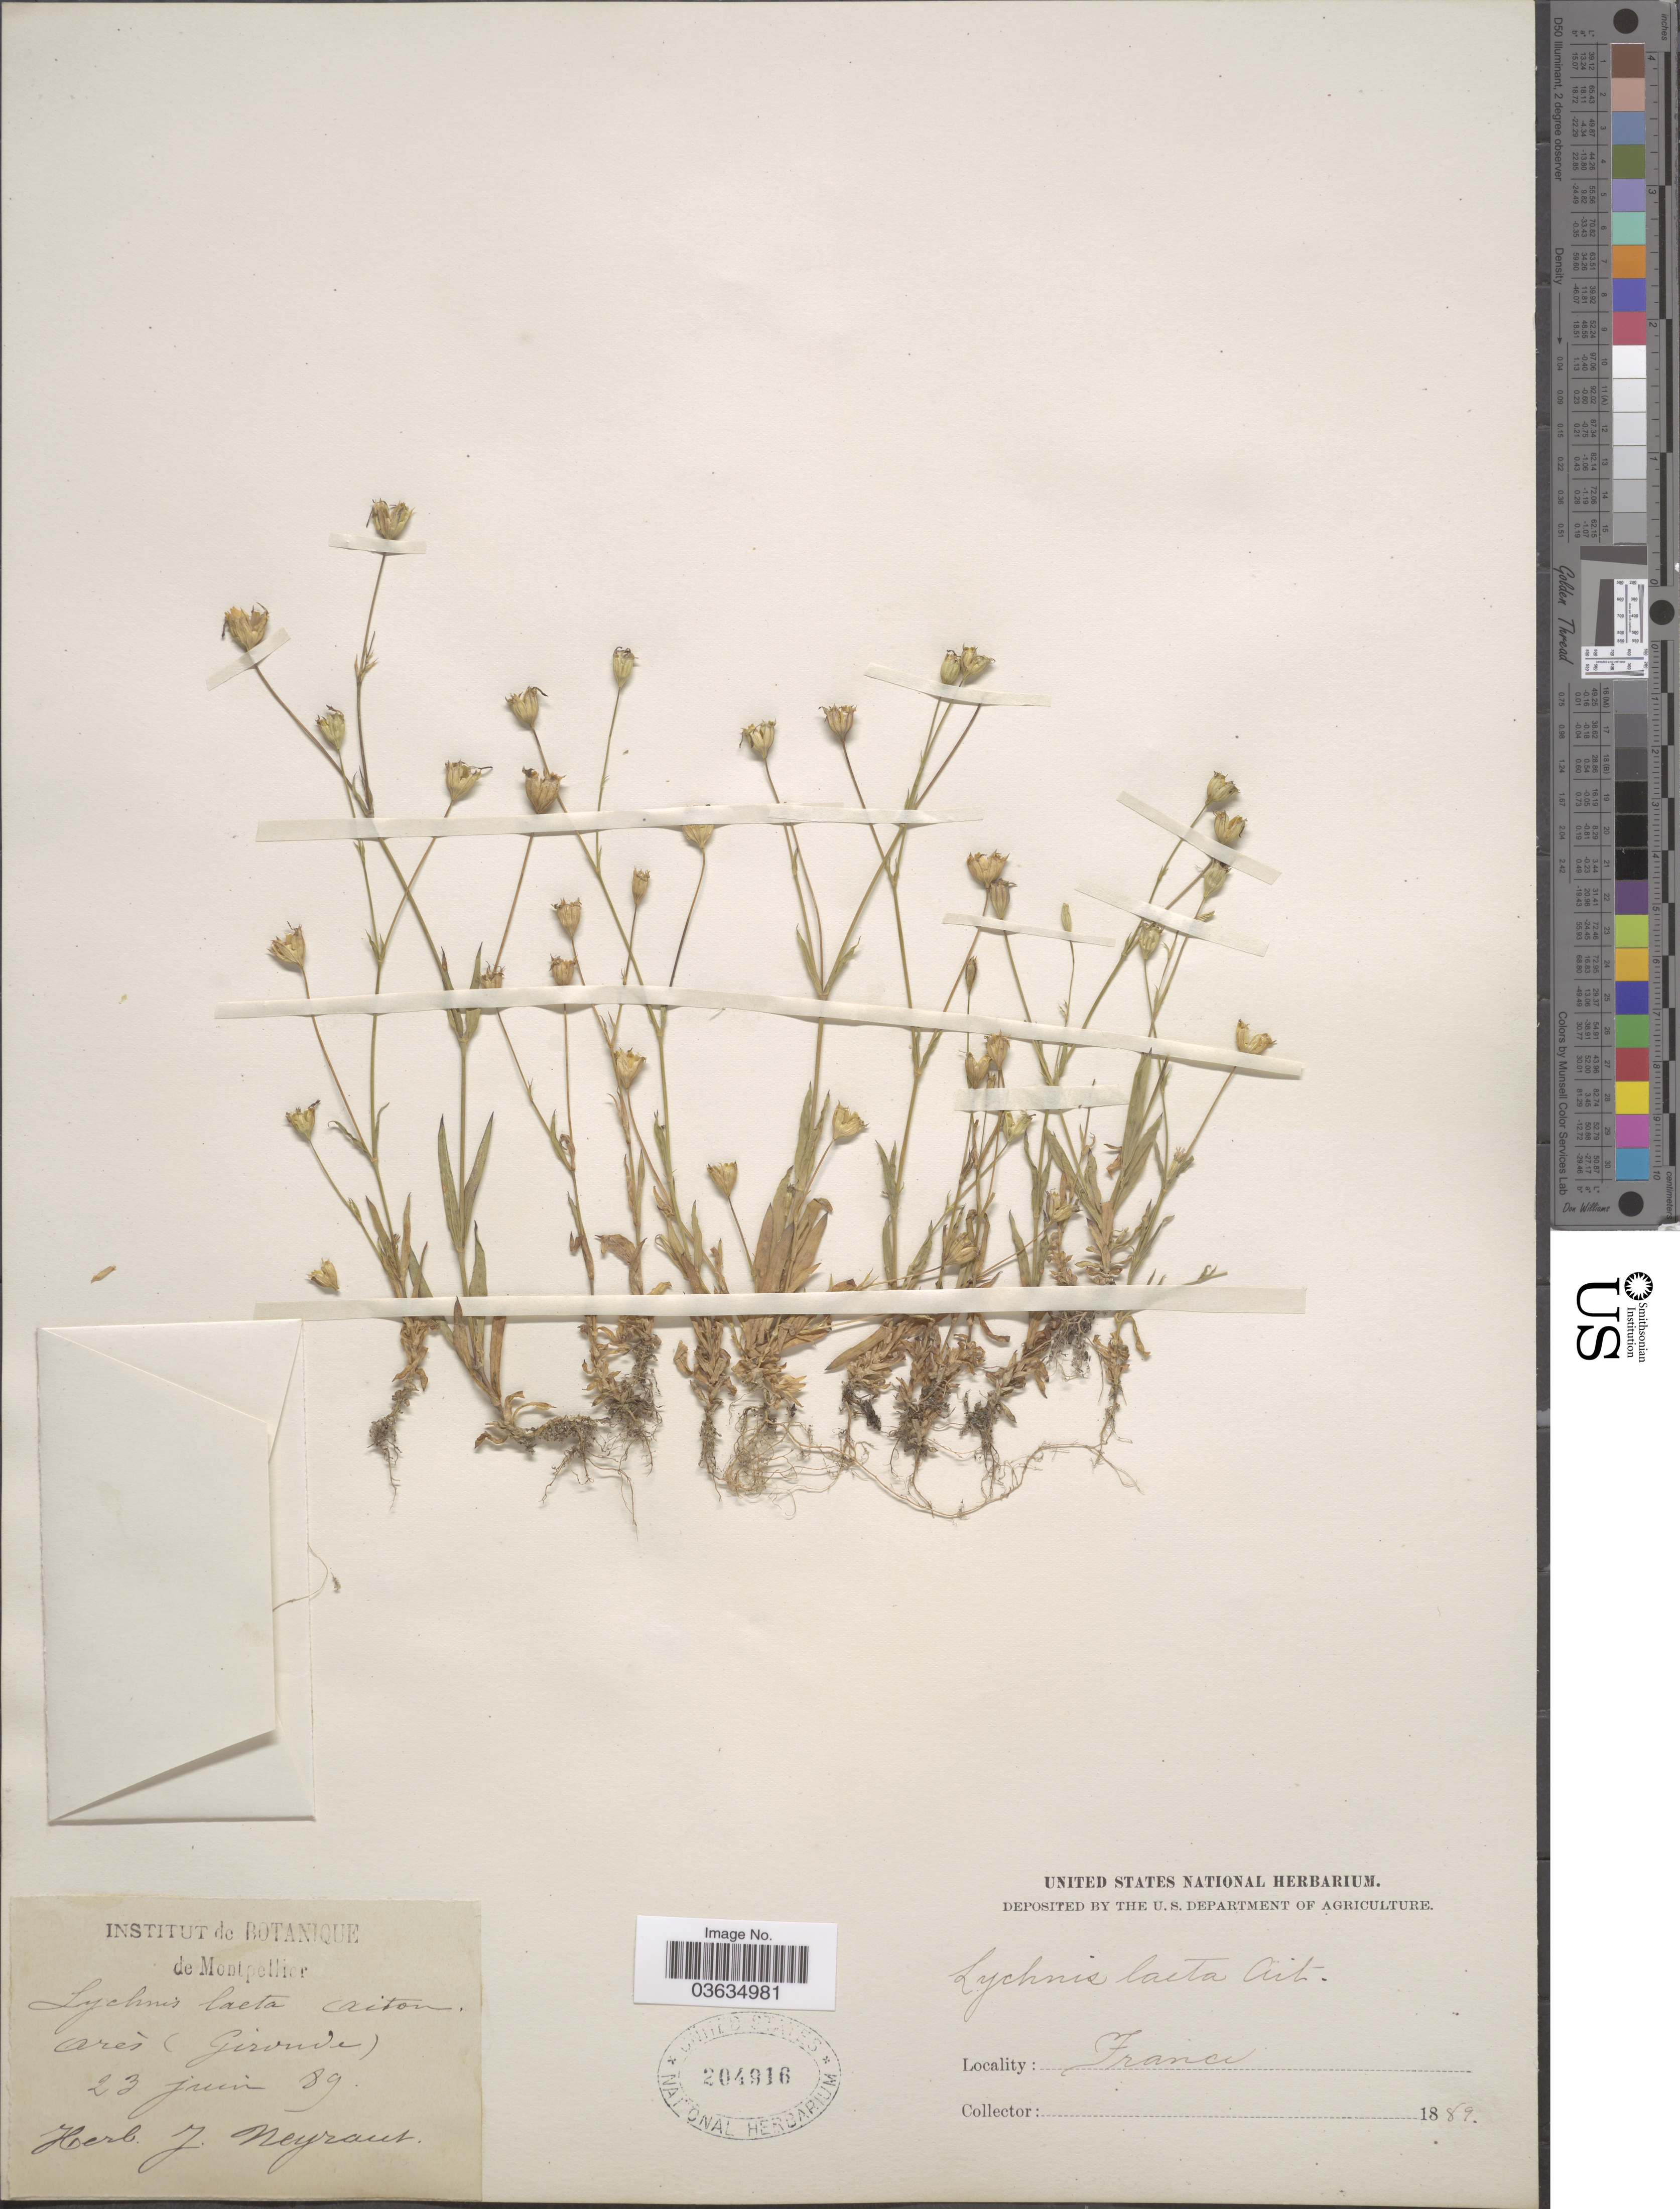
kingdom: Plantae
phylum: Tracheophyta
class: Magnoliopsida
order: Caryophyllales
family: Caryophyllaceae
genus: Eudianthe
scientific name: Eudianthe laeta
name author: (Aiton) Rchb. ex Willk.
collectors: Ex herb. J. Neyraut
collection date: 1889-06-23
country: France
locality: Arés (Gironde).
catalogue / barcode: US 204916